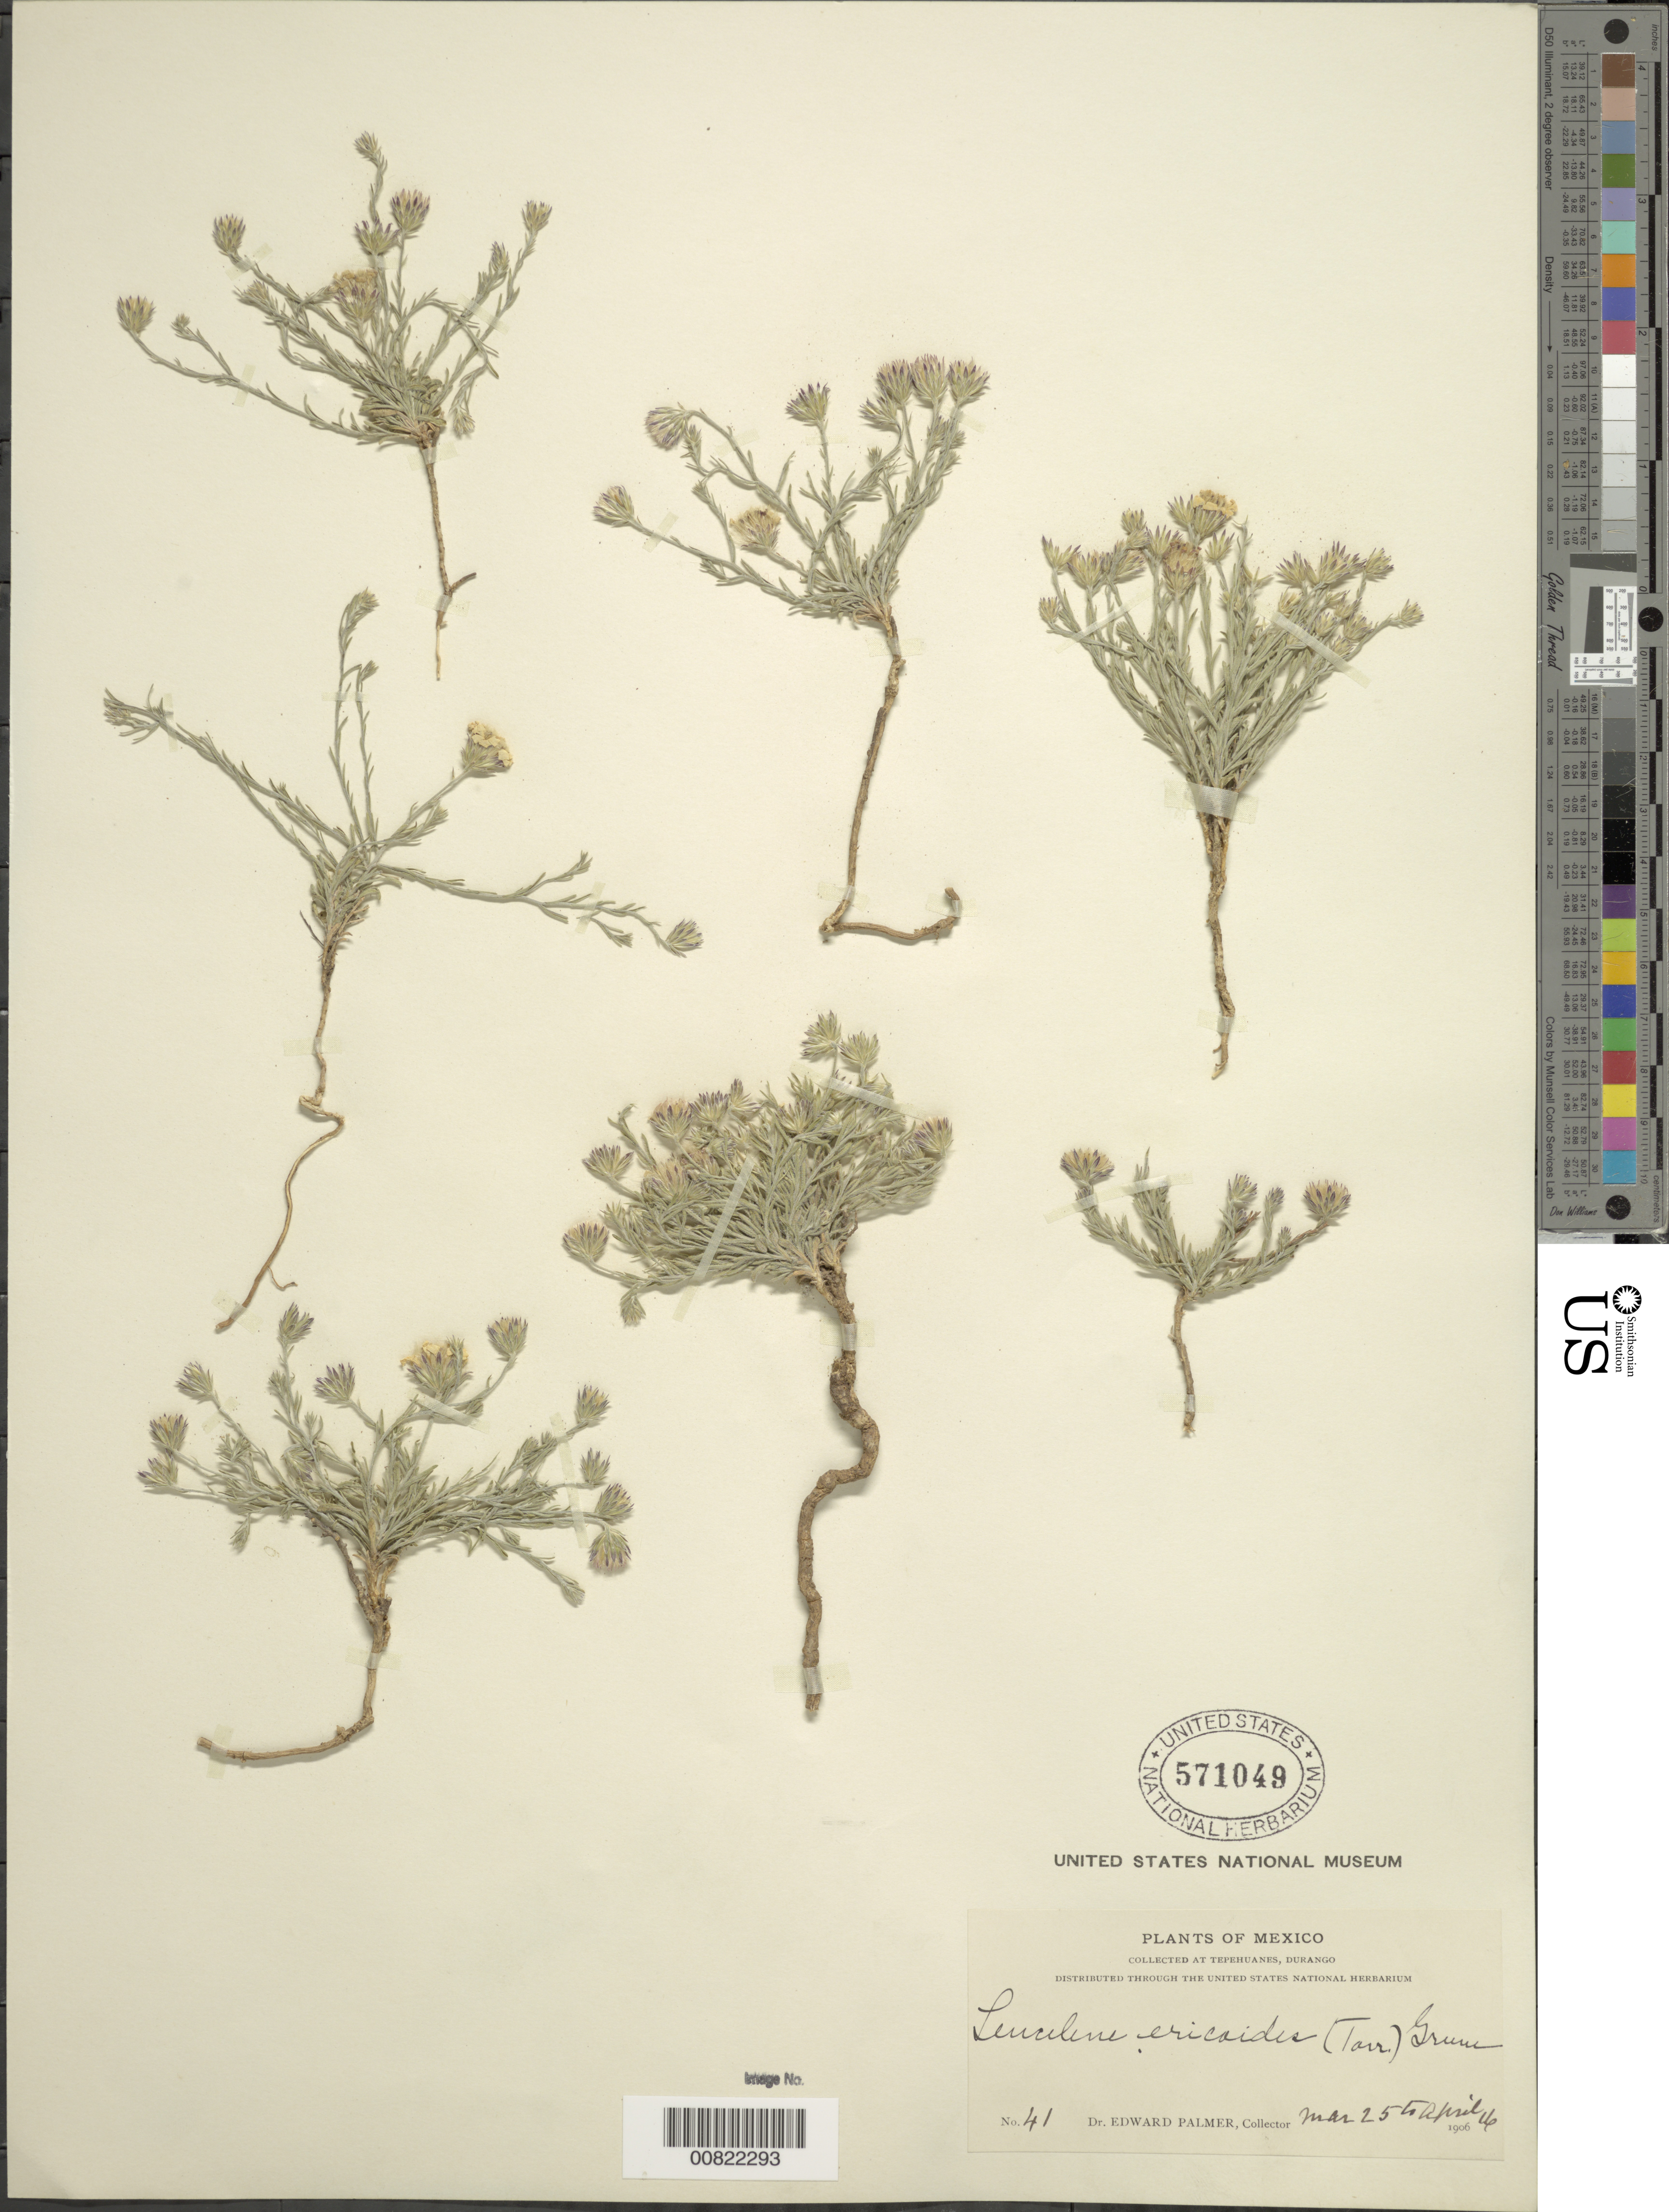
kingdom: Plantae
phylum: Tracheophyta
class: Magnoliopsida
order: Asterales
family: Asteraceae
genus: Chaetopappa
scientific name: Chaetopappa ericoides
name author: (Torr.) G.L. Nesom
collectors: E. Palmer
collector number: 41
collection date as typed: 25 Mar 1906 to 16 Apr 1906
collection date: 1906-03-25/1906-04-16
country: Mexico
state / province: Durango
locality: Tepehuanes, Durango.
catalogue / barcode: US 571049